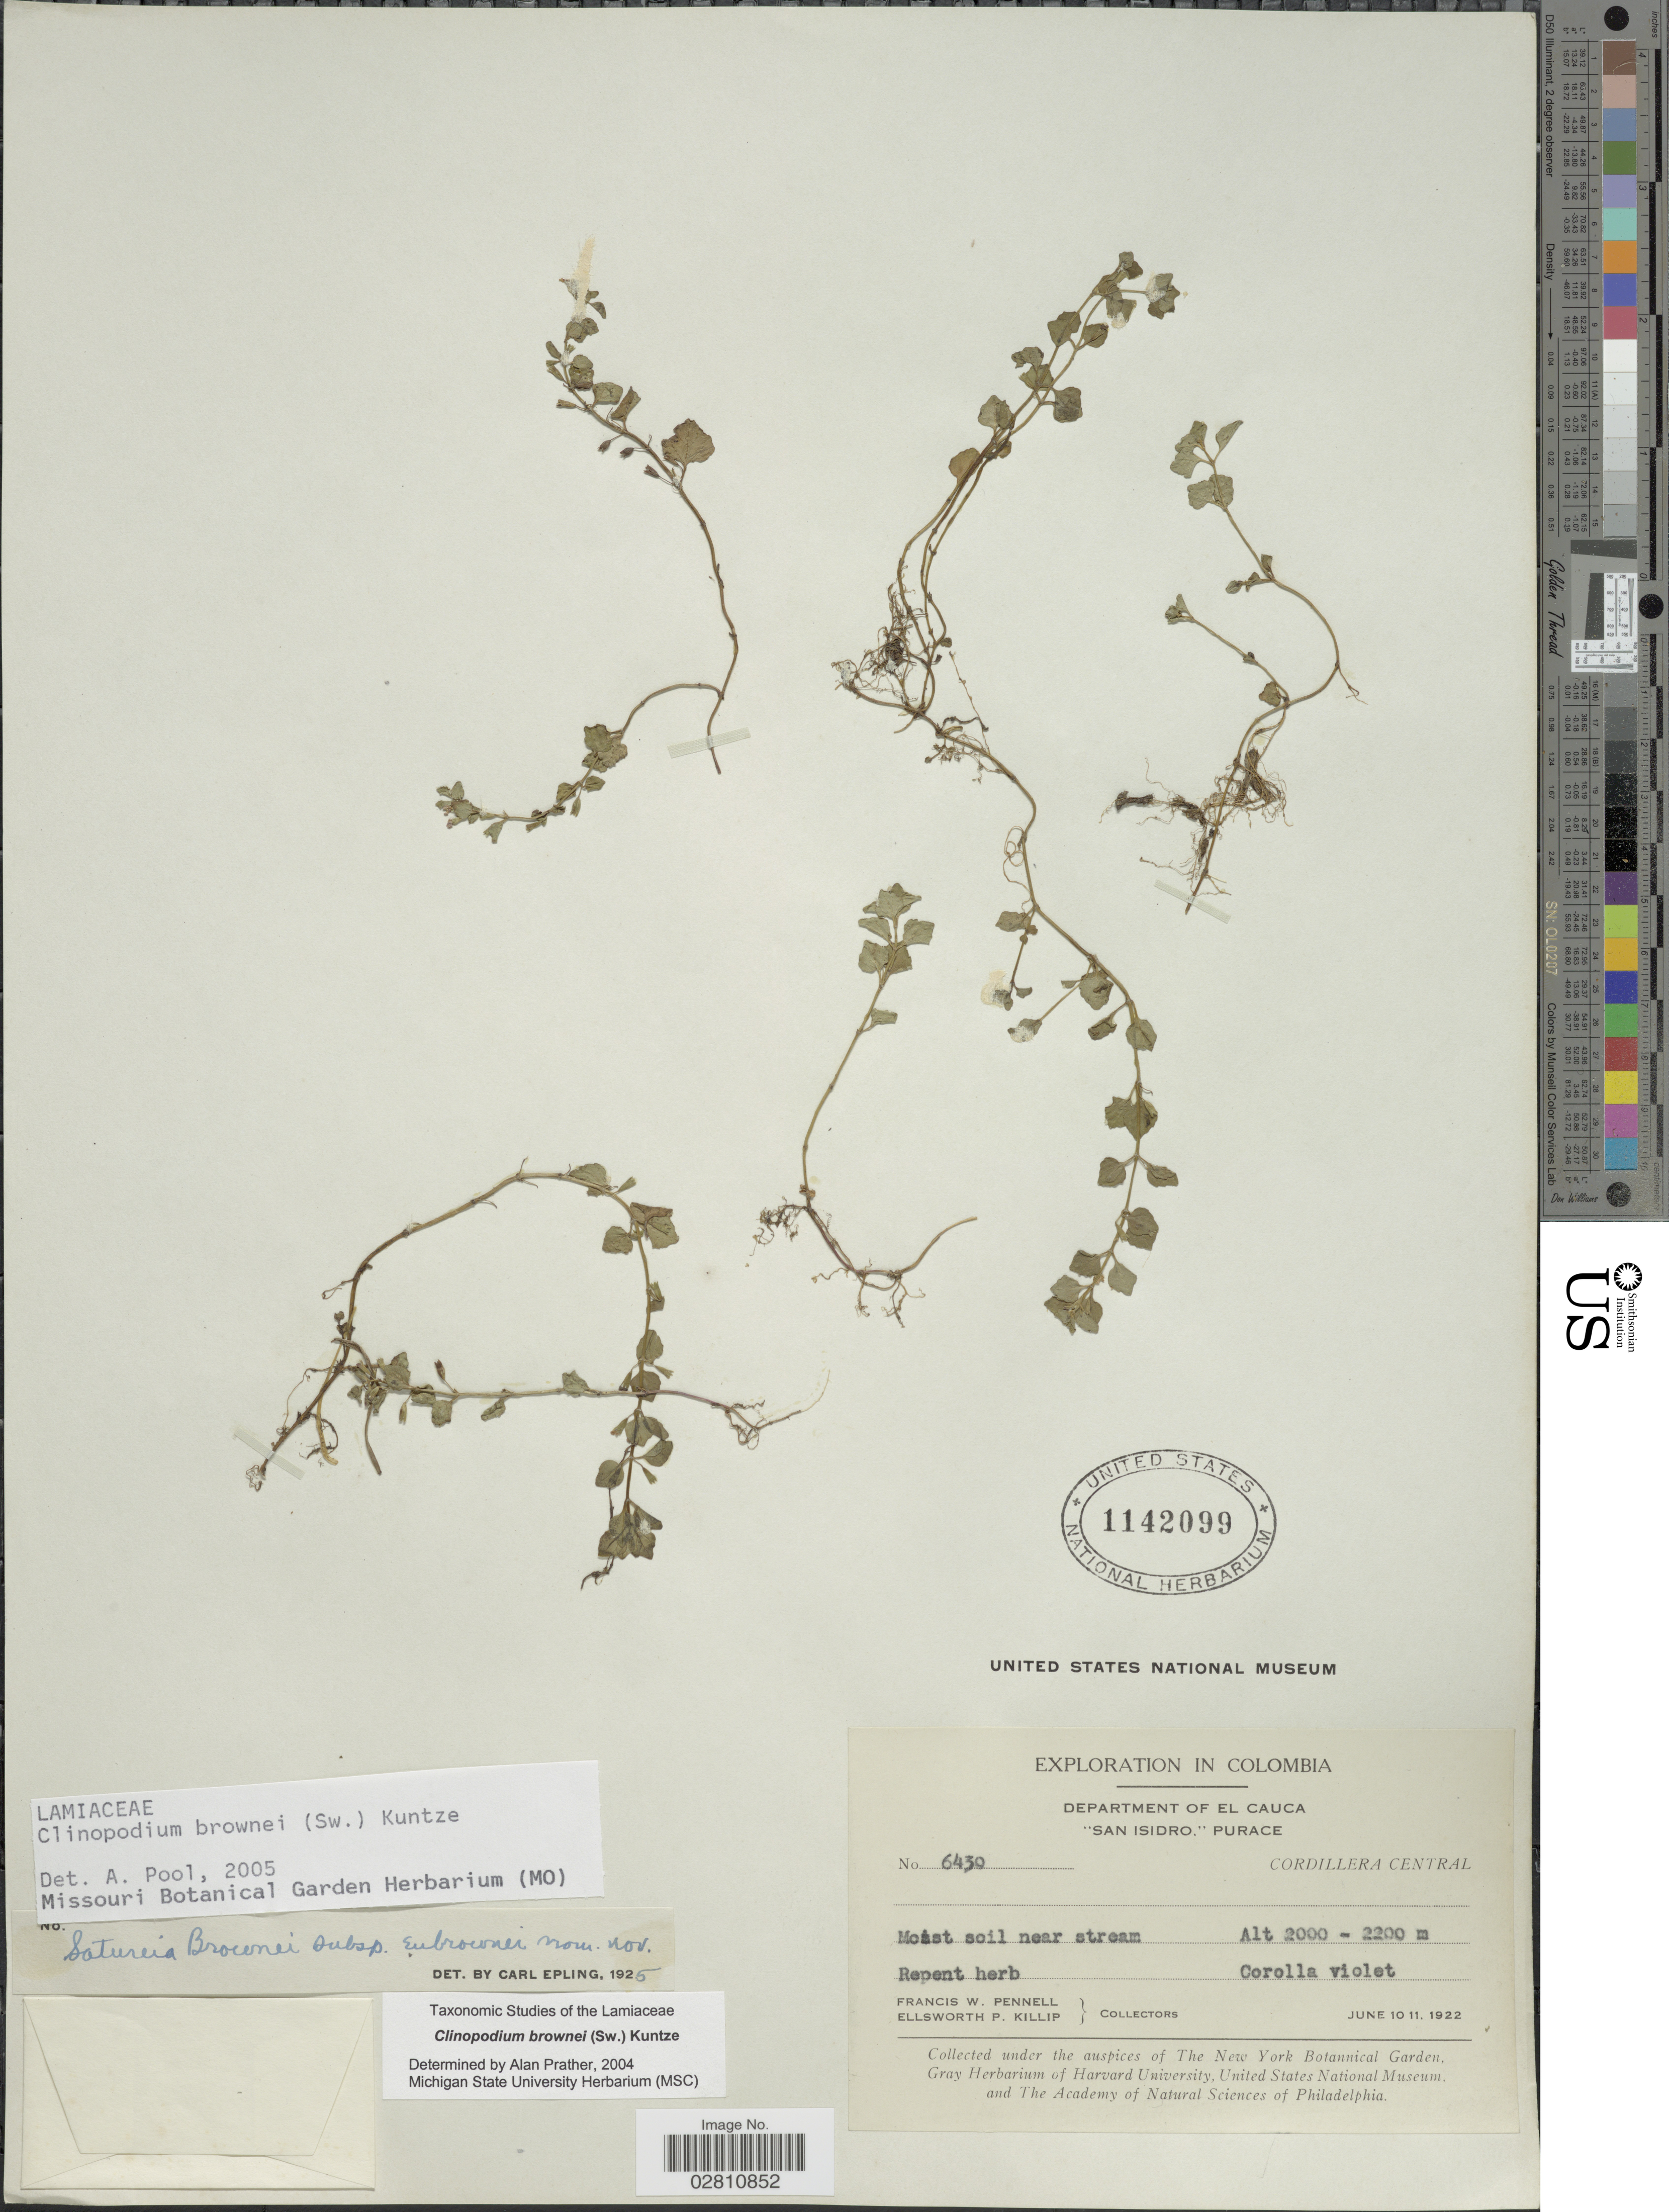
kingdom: Plantae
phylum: Tracheophyta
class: Magnoliopsida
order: Lamiales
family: Lamiaceae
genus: Clinopodium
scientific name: Clinopodium brownei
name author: (Sw.) Kuntze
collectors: F. W. Pennell & E. P. Killip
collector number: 6430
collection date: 1922-06-10/1922-06-11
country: Colombia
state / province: Cauca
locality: San Isidro,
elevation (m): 2000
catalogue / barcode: US 1142099